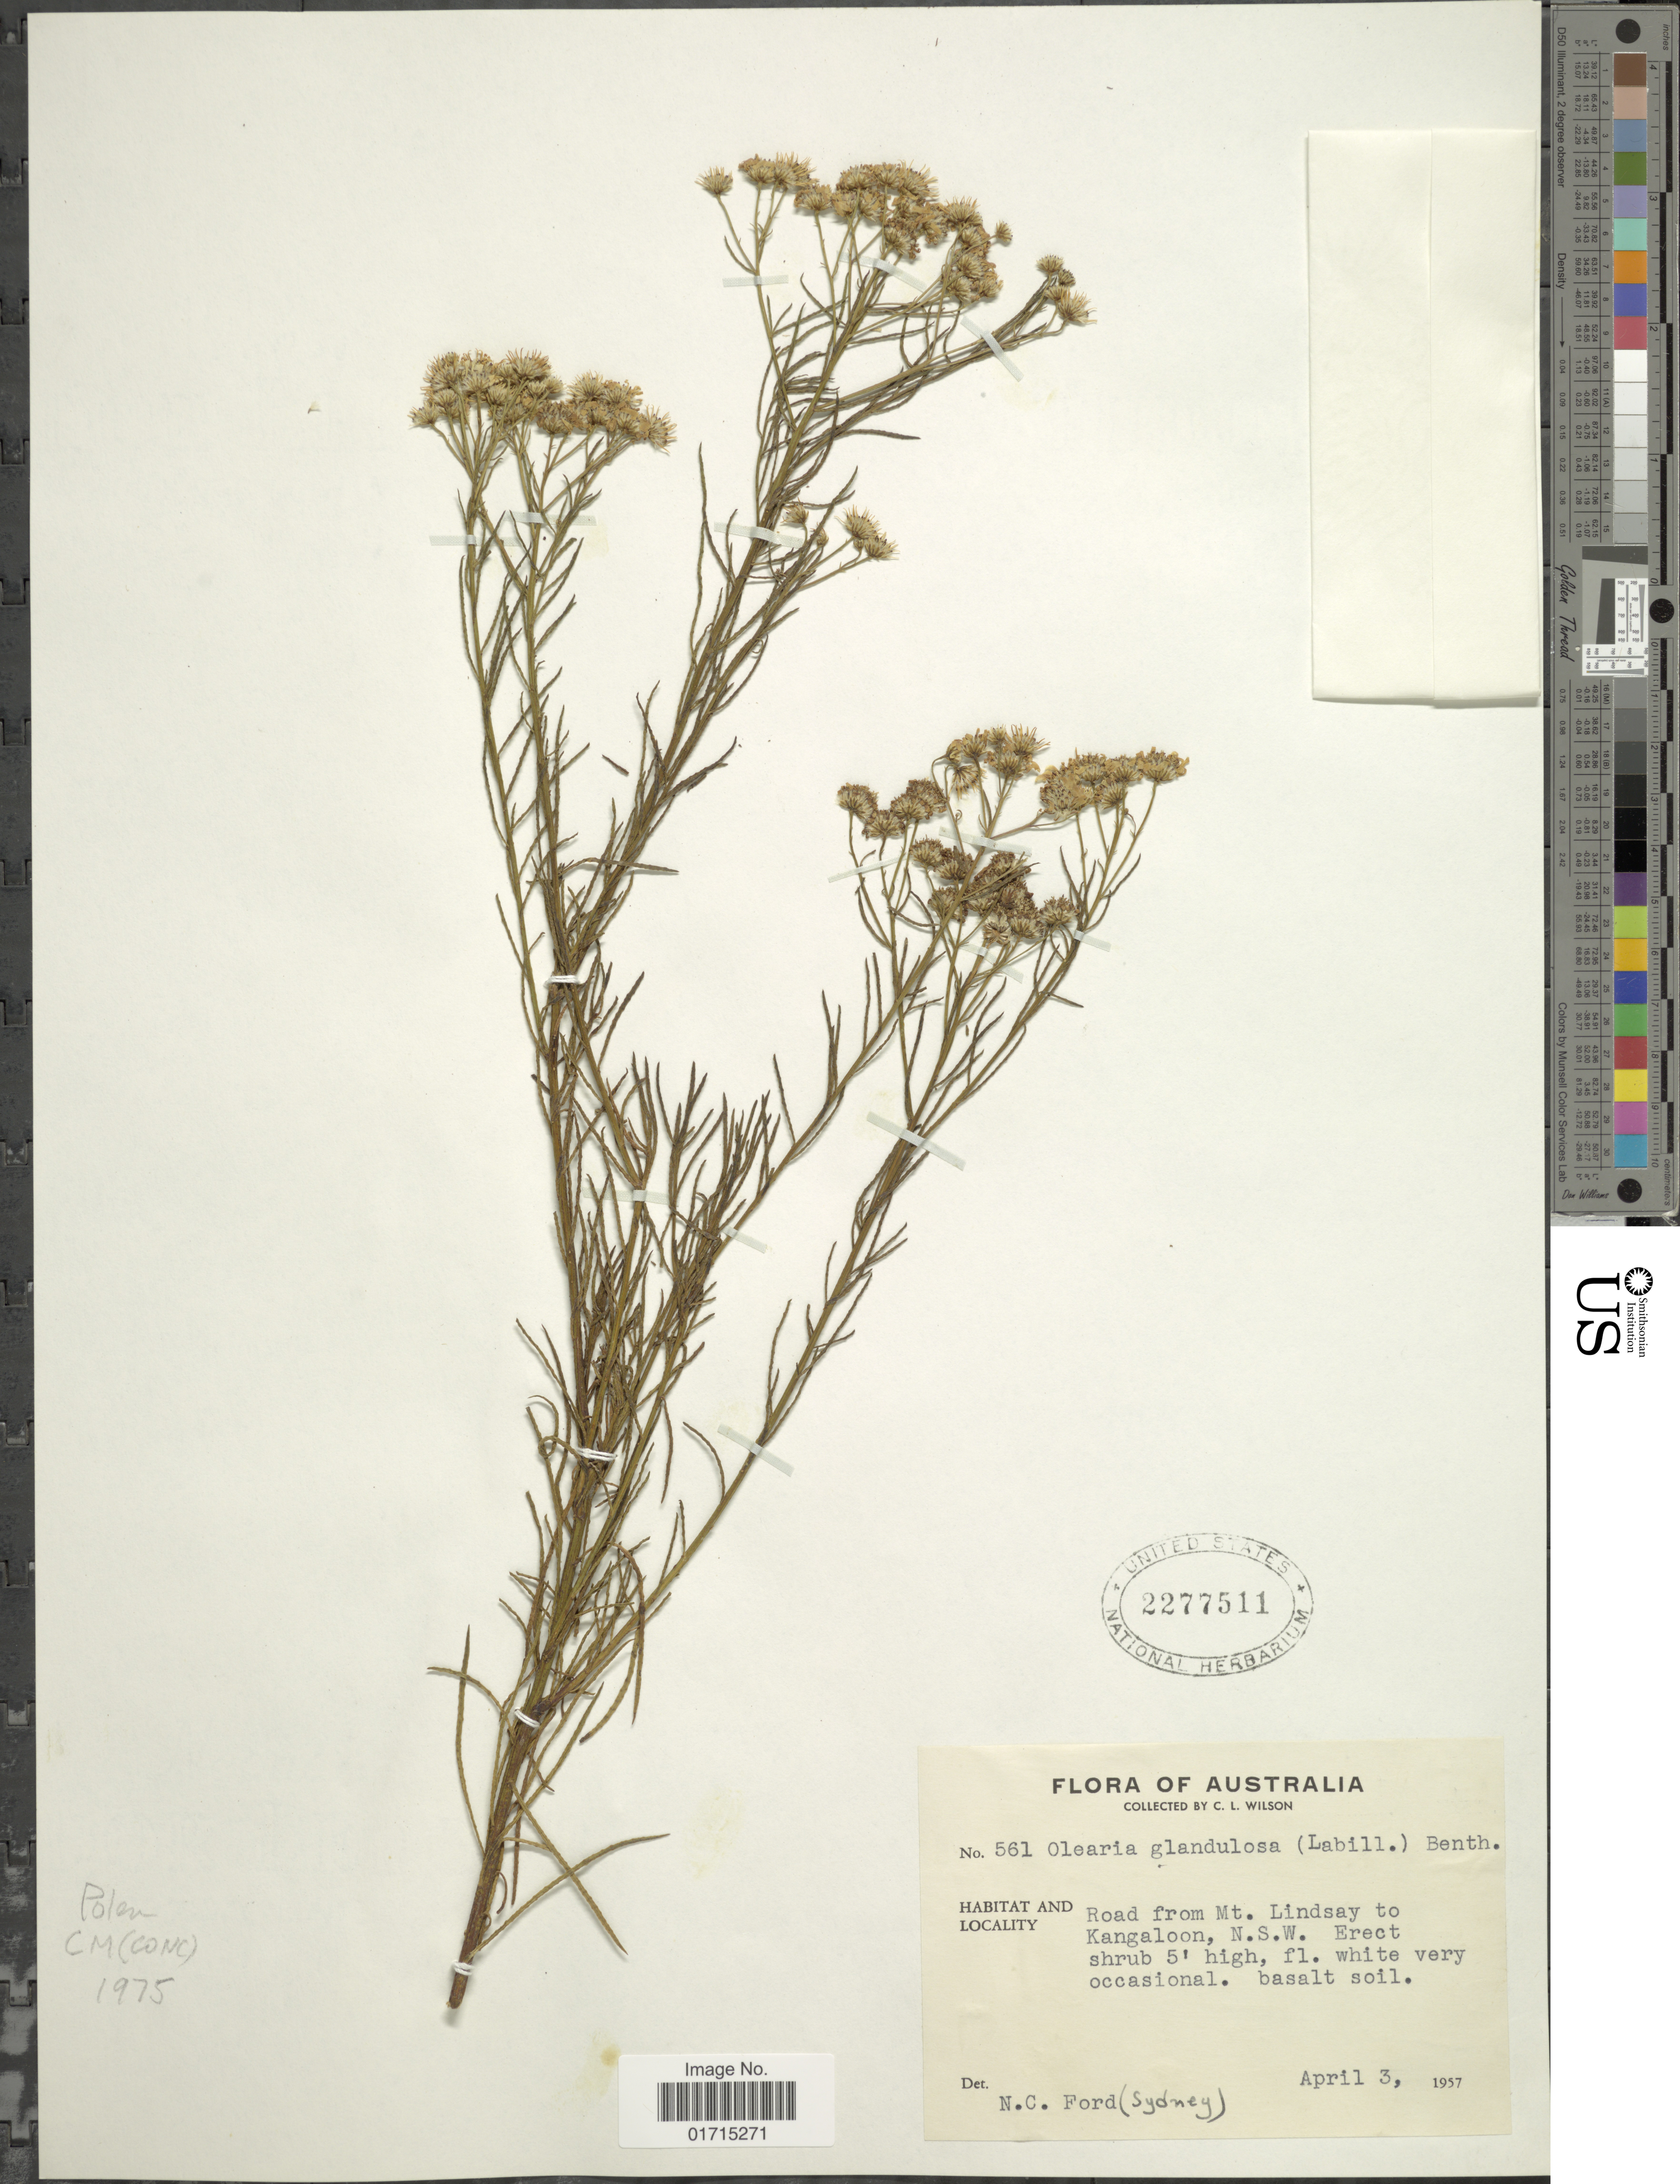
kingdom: Plantae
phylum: Tracheophyta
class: Magnoliopsida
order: Asterales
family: Asteraceae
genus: Olearia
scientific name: Olearia glandulosa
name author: (Labill.) Benth.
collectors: C. L. Wilson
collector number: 561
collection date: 1957-04-03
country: Australia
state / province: New South Wales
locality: Road from Mt. Lindsay to Kangaloon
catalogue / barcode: US 2277511